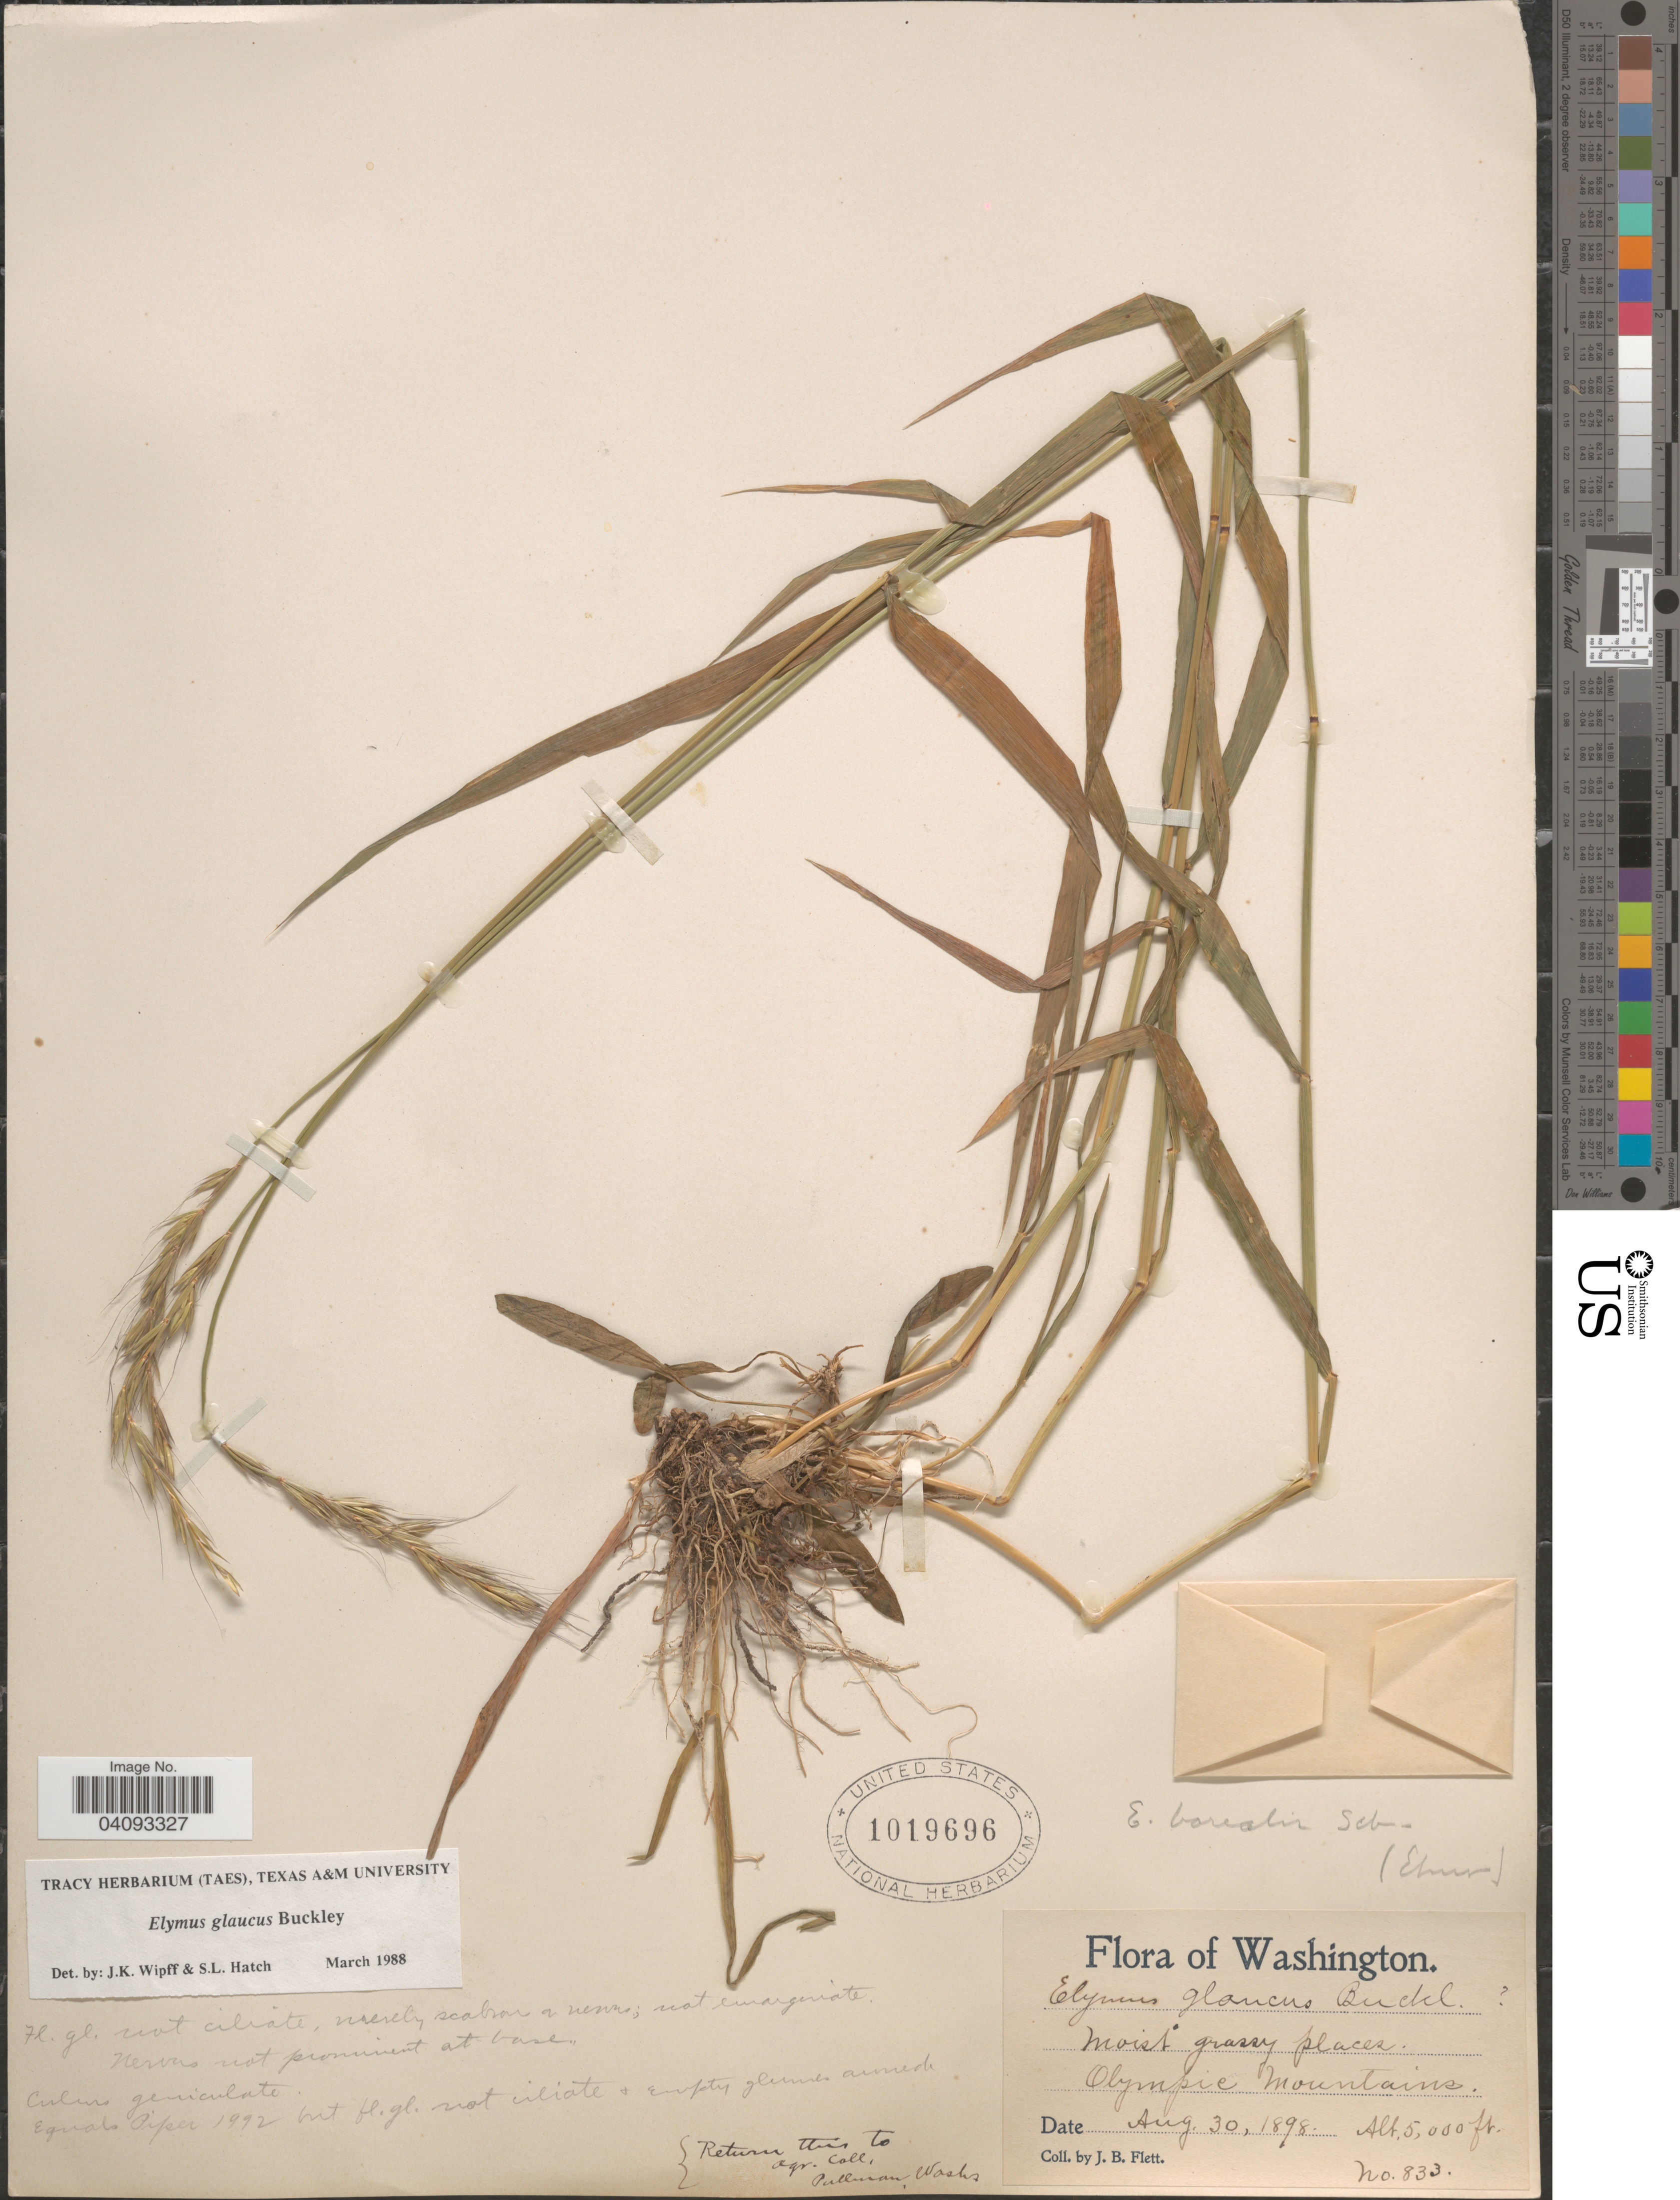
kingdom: Plantae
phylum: Tracheophyta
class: Liliopsida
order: Poales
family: Poaceae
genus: Elymus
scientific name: Elymus glaucus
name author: Buckley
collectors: J. Flett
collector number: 833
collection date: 1898-08-30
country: United States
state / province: Washington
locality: Moist grassy places. Olympic Mountains.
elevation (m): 1524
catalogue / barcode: US 1019696